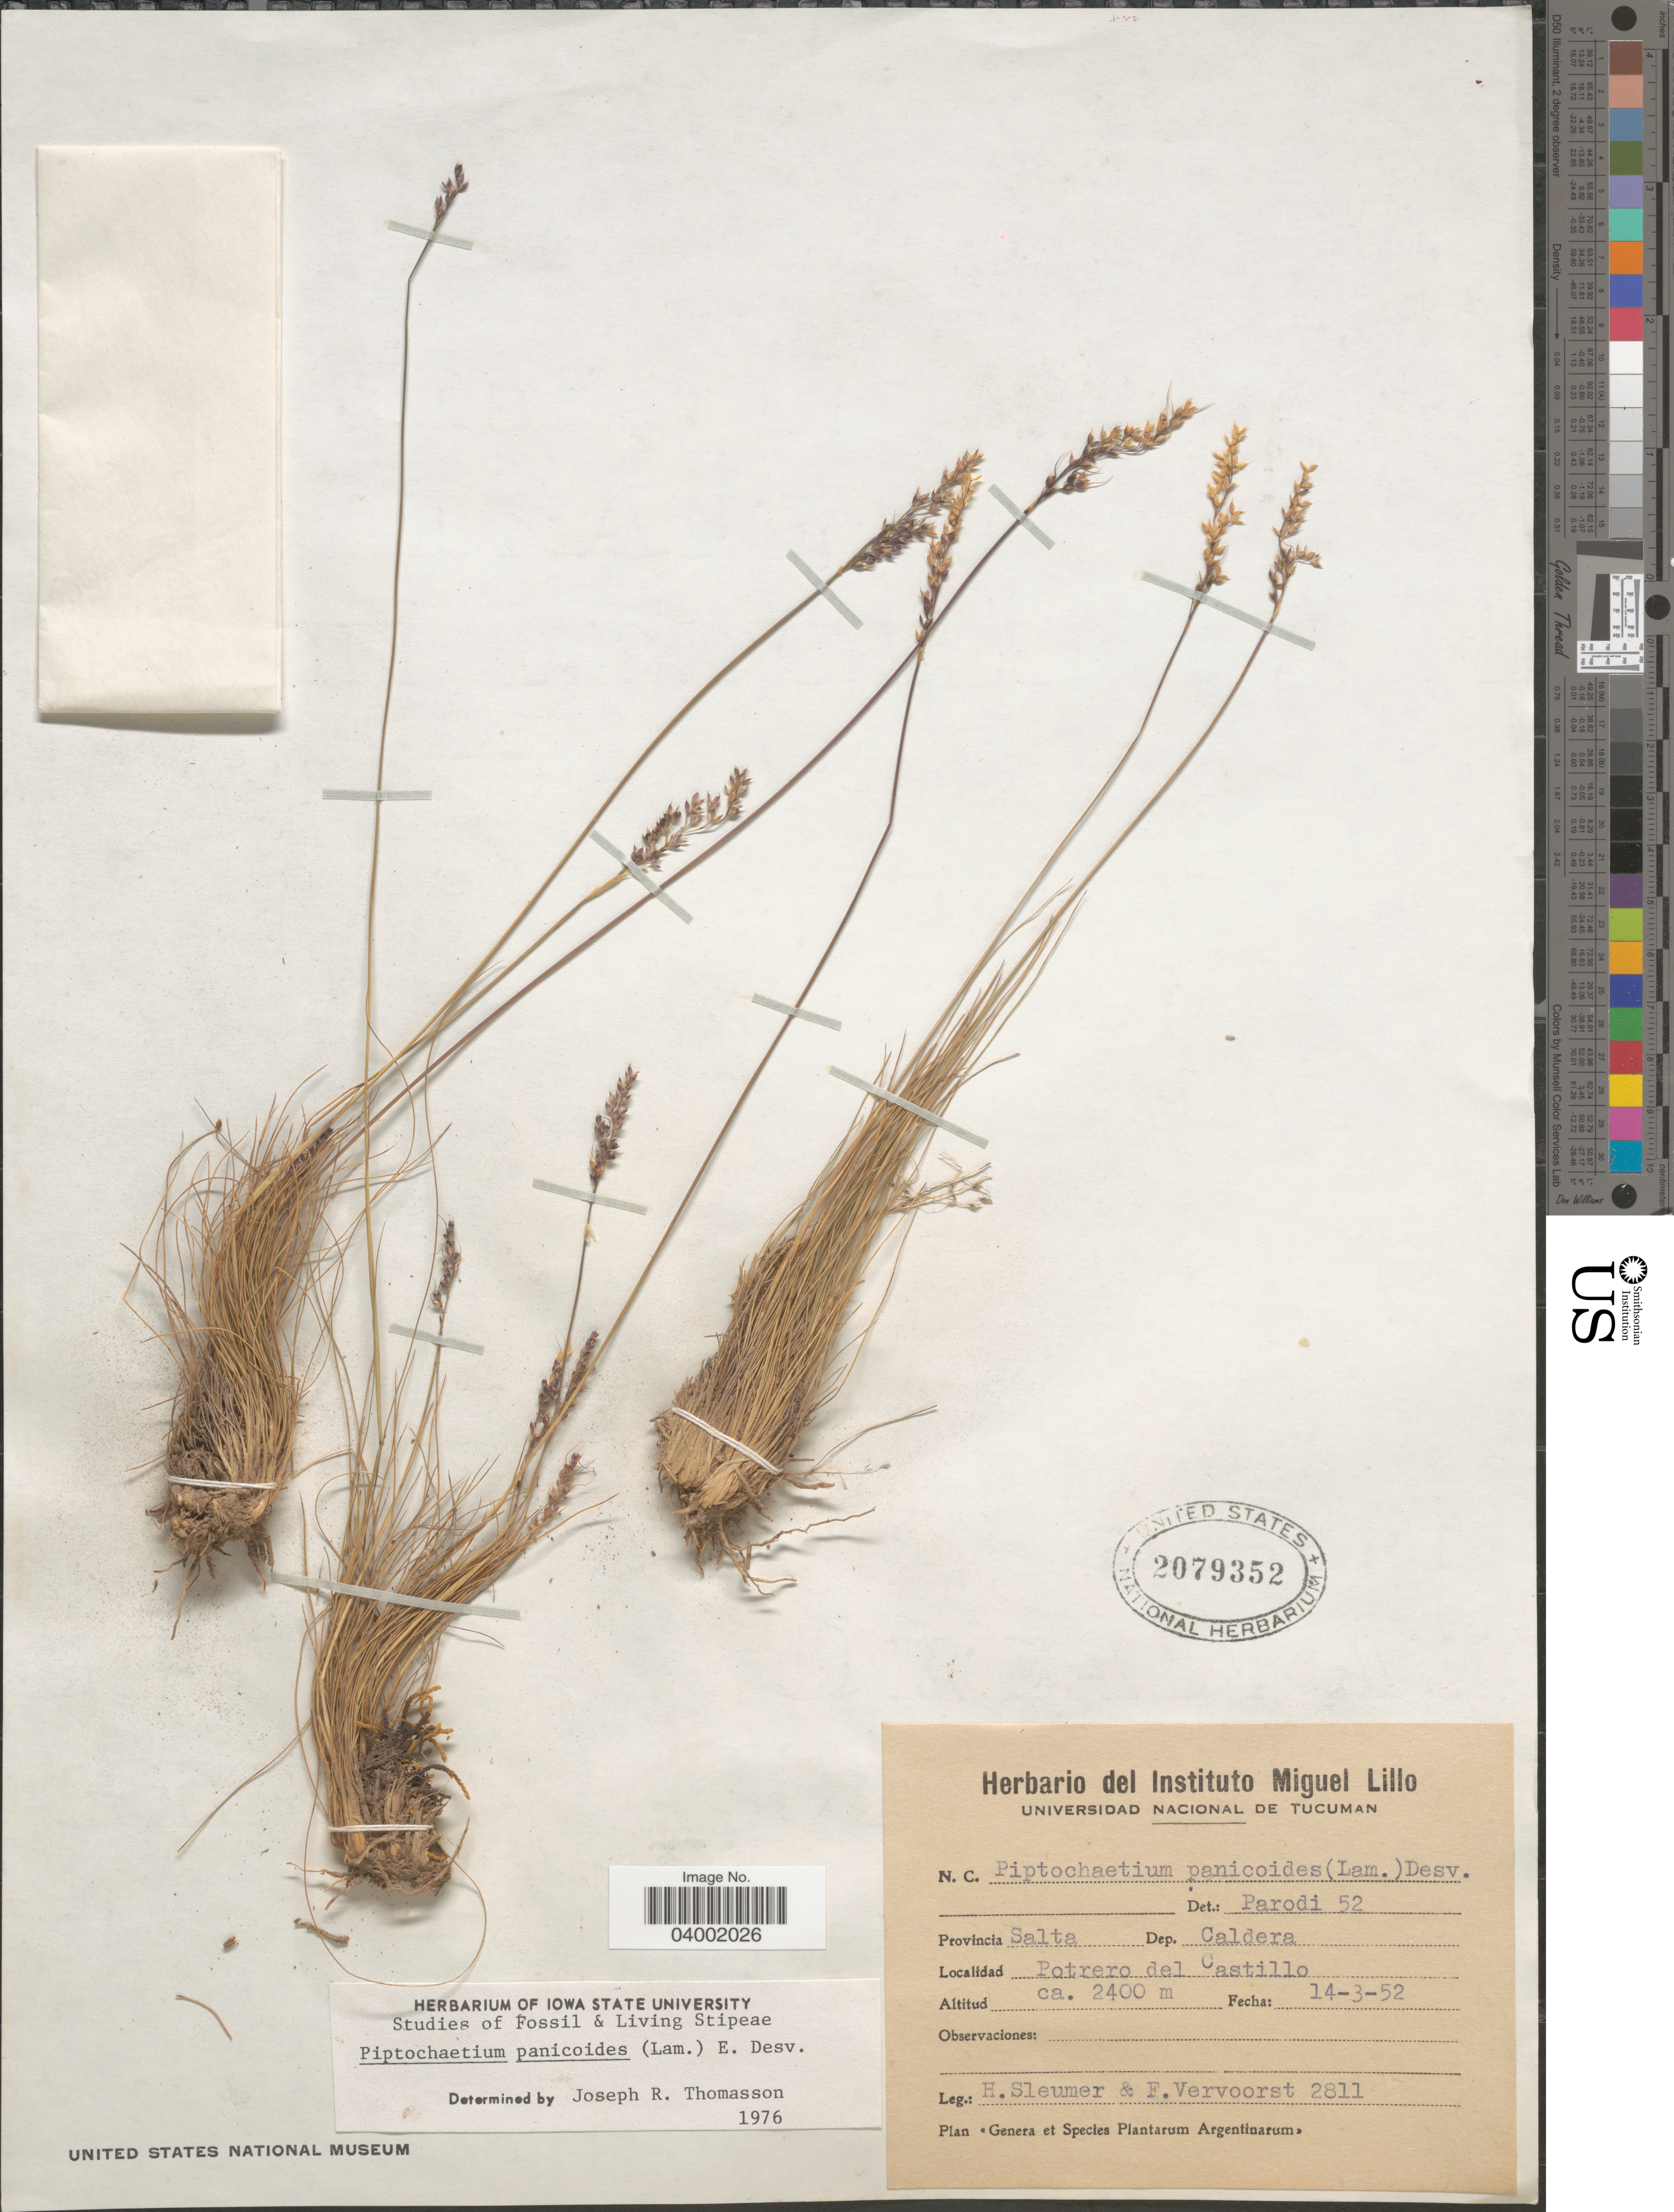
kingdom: Plantae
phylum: Tracheophyta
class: Liliopsida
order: Poales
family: Poaceae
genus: Piptochaetium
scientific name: Piptochaetium panicoides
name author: (Lam.) É. Desv.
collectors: H. O. Sleumer & F. Vervoorst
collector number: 2811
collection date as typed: Transcribed d/m/y: 14/3/52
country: Argentina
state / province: Salta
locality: Dep. Caldera. Potrero del Castillo.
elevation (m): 2400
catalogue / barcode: US 2079352